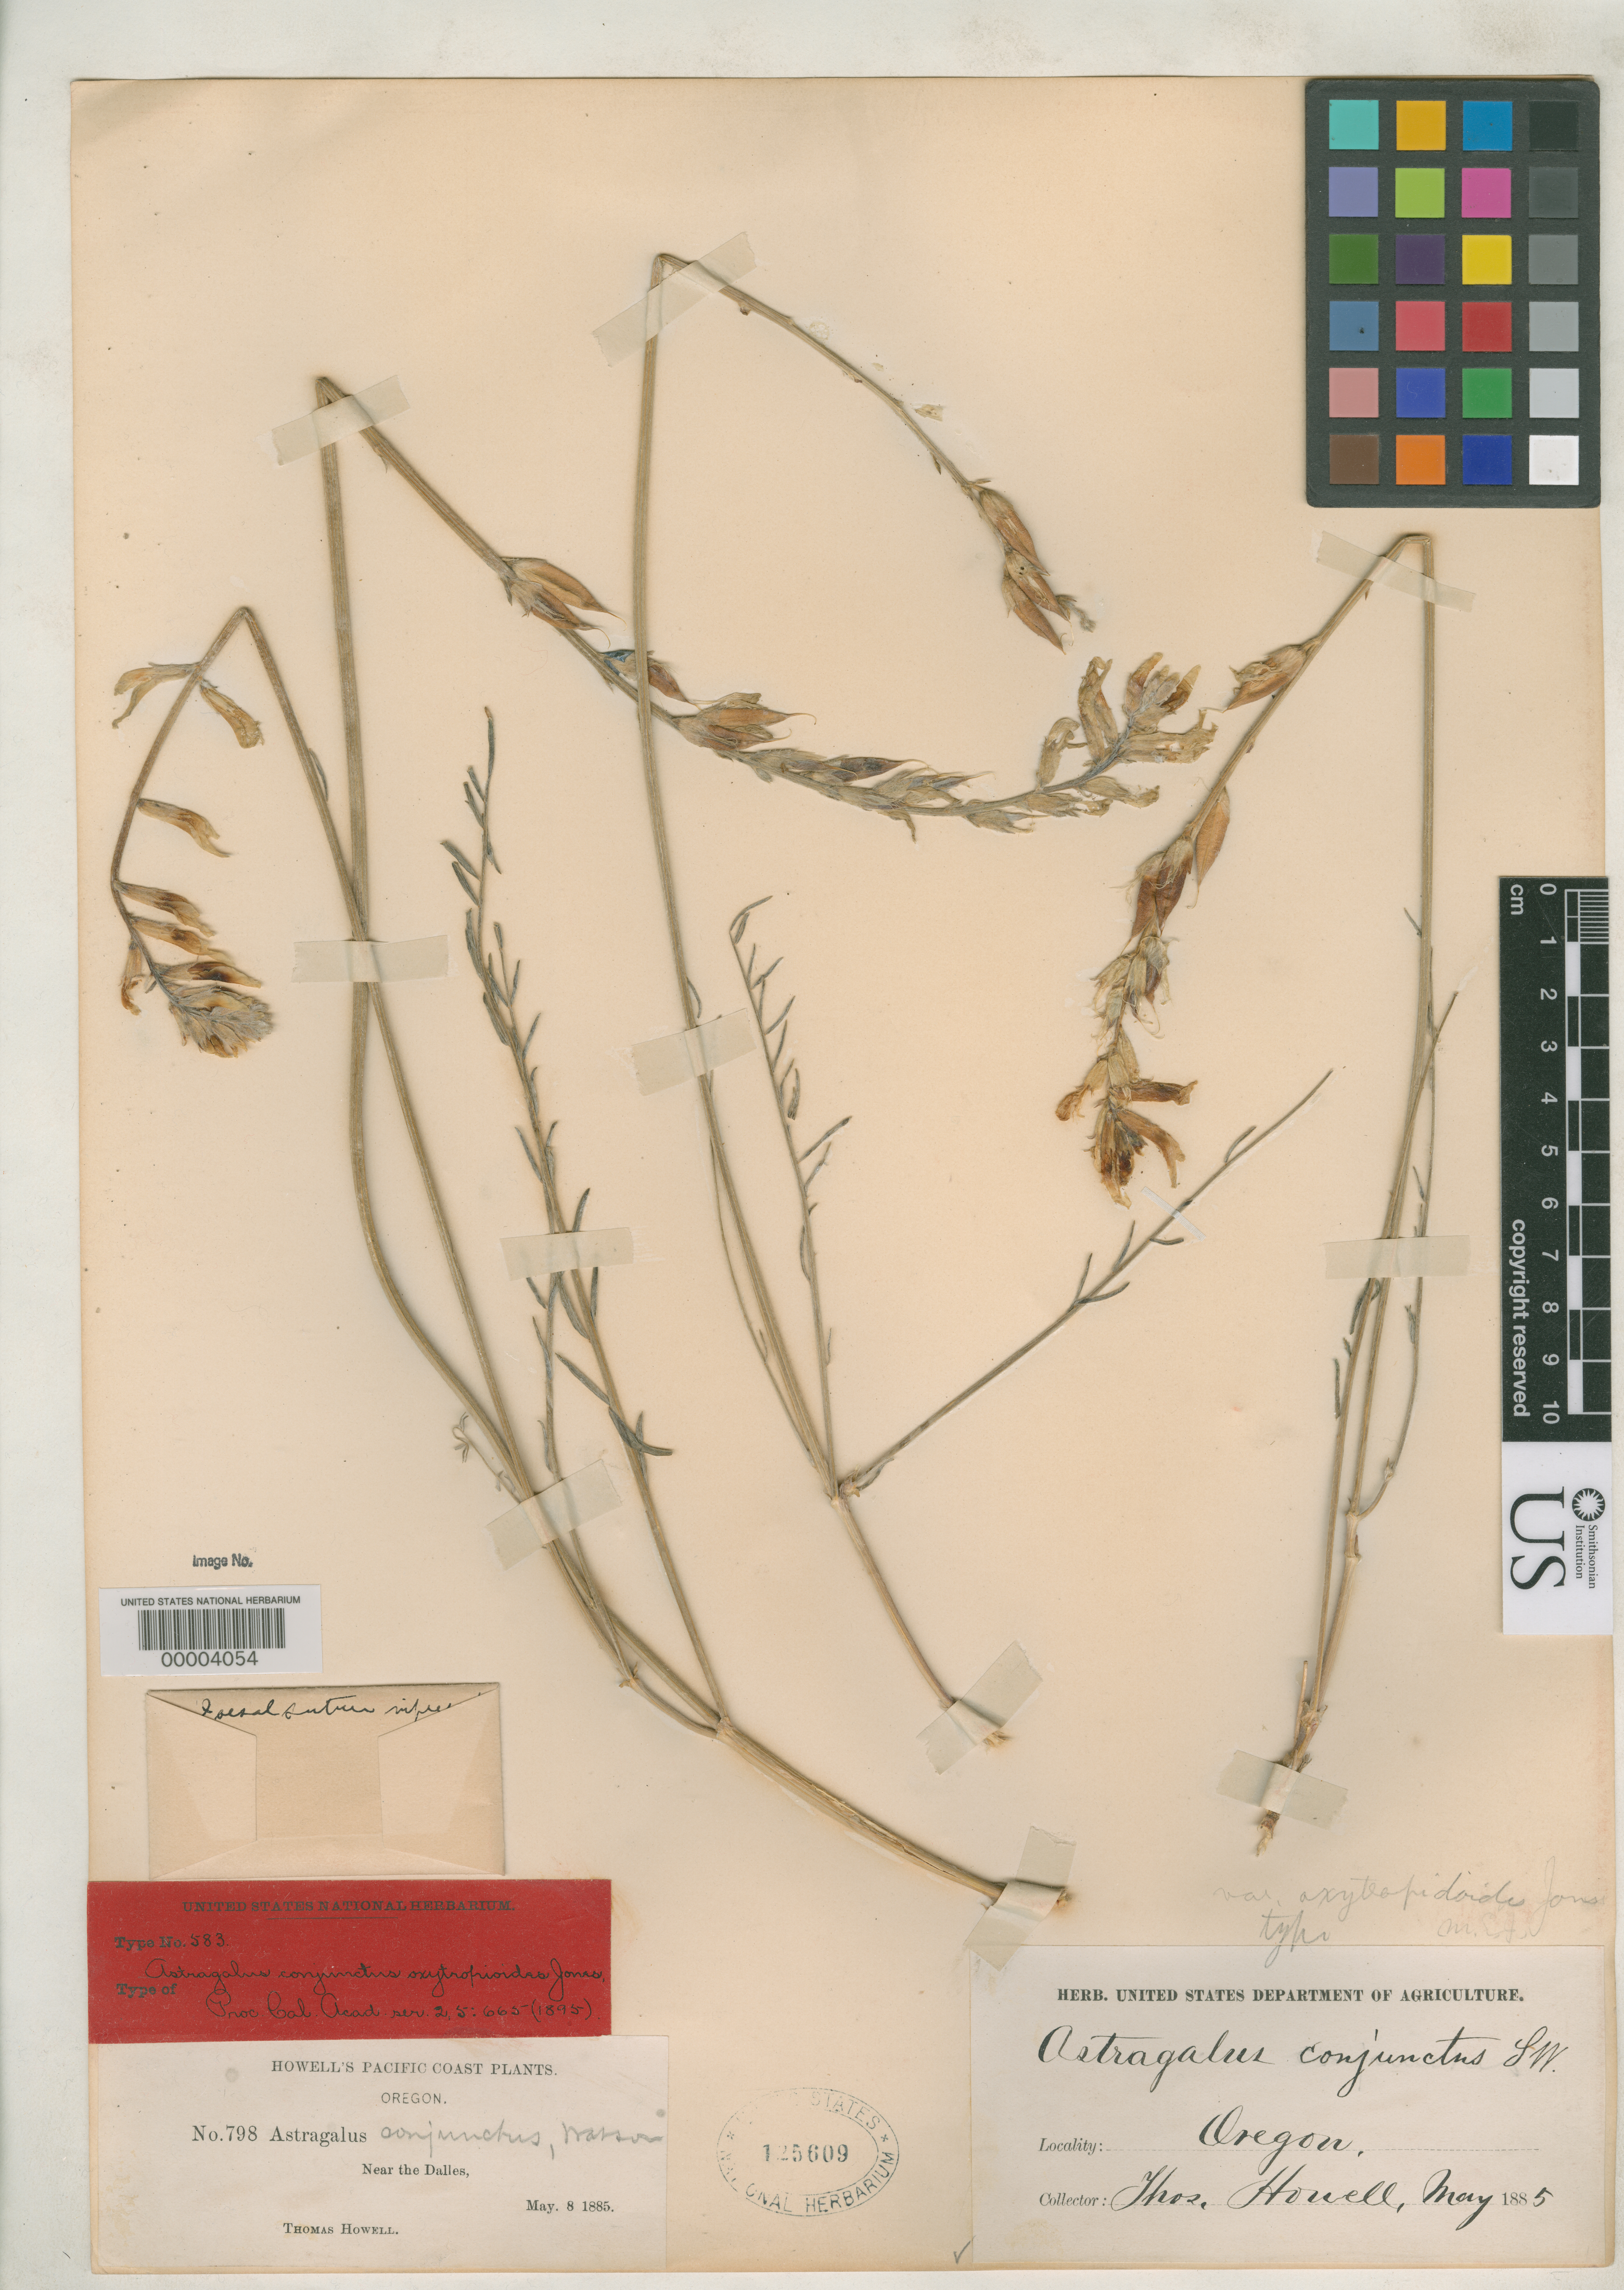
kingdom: Plantae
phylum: Tracheophyta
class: Magnoliopsida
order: Fabales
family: Fabaceae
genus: Astragalus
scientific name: Astragalus conjunctus var. oxytropidoides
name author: M.E. Jones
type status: Isotype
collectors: T. J. Howell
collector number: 798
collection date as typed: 08 May 1885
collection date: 1885-05-08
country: United States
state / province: Oregon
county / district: Wasco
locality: Near Dalles.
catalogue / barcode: US 125609